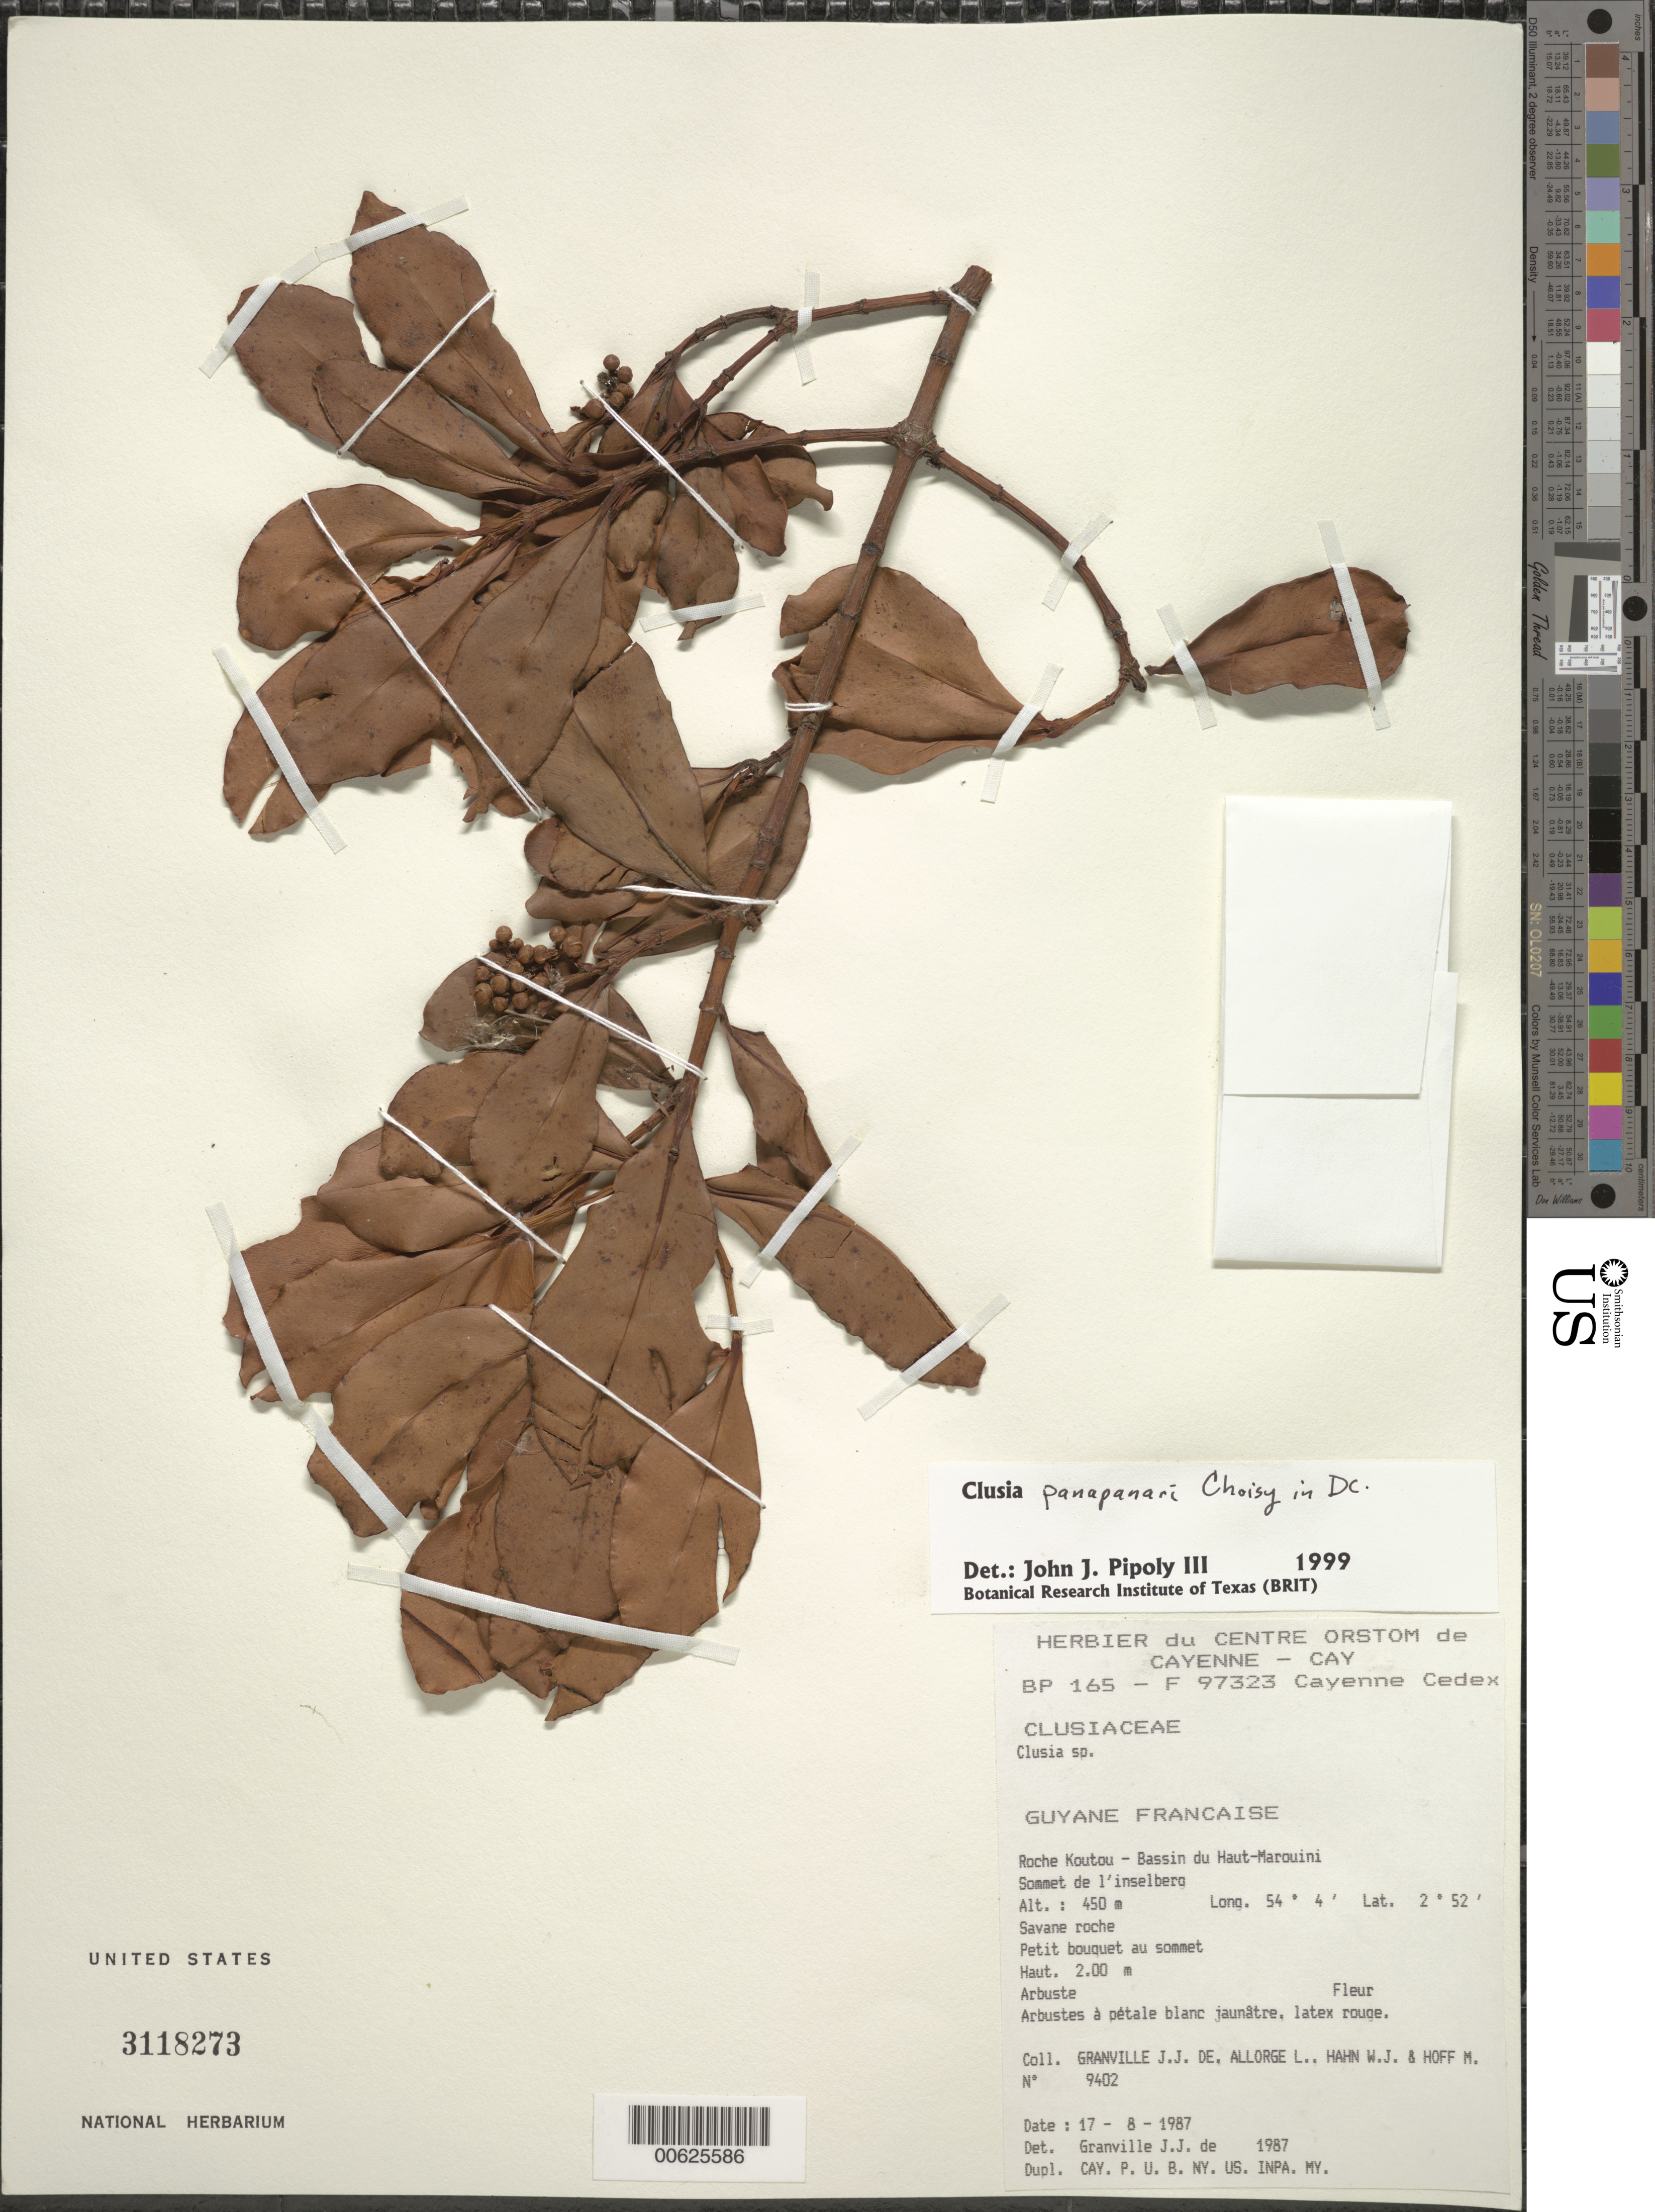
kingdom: Plantae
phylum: Tracheophyta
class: Magnoliopsida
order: Malpighiales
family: Clusiaceae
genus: Clusia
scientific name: Clusia panapanari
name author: (Aubl.) Choisy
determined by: Pipoly, J. J., III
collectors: J.-J. de Granville, L. Allorge, W. J. Hahn & M. Hoff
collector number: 9402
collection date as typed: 17-Aug-87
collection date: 1987-08-17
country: French Guiana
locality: Roche Koutou, Bassin du Haut-Marouini, Sommet de l'inselberg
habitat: Savane roche, petit bouquet au sommet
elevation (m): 450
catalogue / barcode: US 3118273